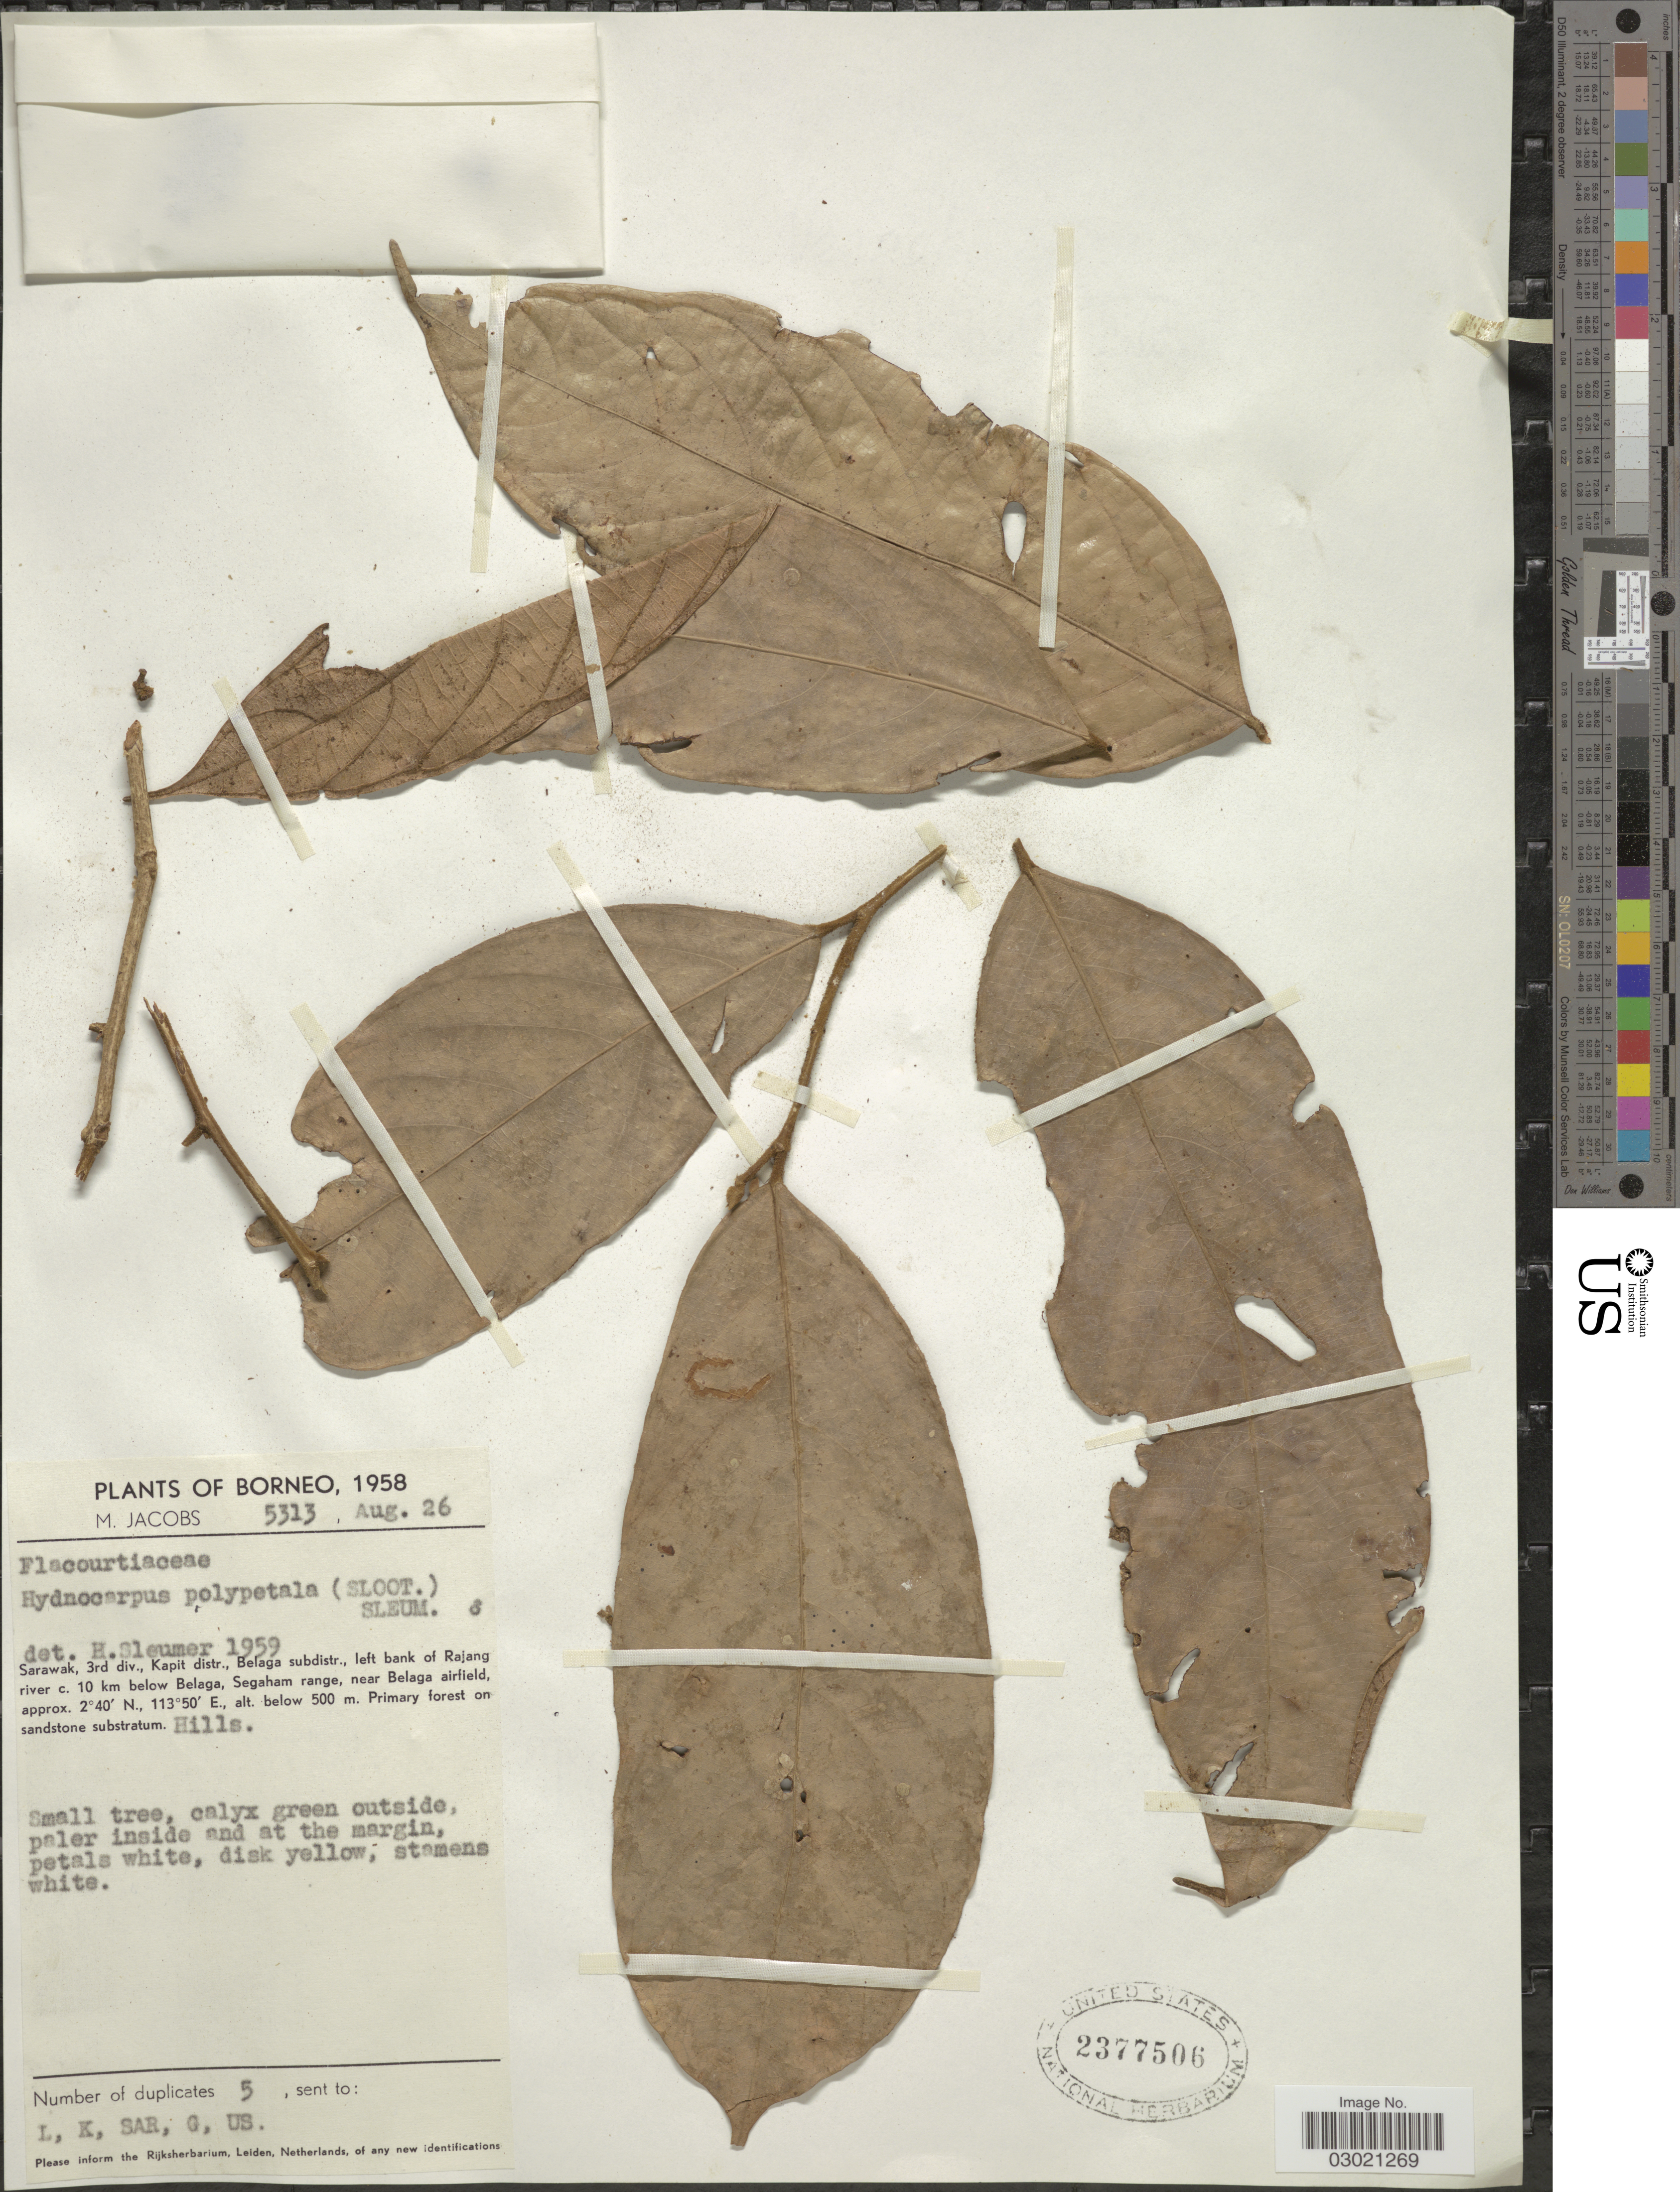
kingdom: Plantae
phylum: Tracheophyta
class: Magnoliopsida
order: Malpighiales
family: Achariaceae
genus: Hydnocarpus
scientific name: Hydnocarpus polypetalus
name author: (Slooten) Sleumer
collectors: M. Jacobs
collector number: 5313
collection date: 1958-08-26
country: Malaysia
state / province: Sarawak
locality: Borneo, Sarawak, 3rd div., Kapit distr., Belaga subdistr., left bank of Rajang river c. 10 km below Belaga, Segaham range, near Belaga airfield.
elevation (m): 500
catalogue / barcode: US 2377506